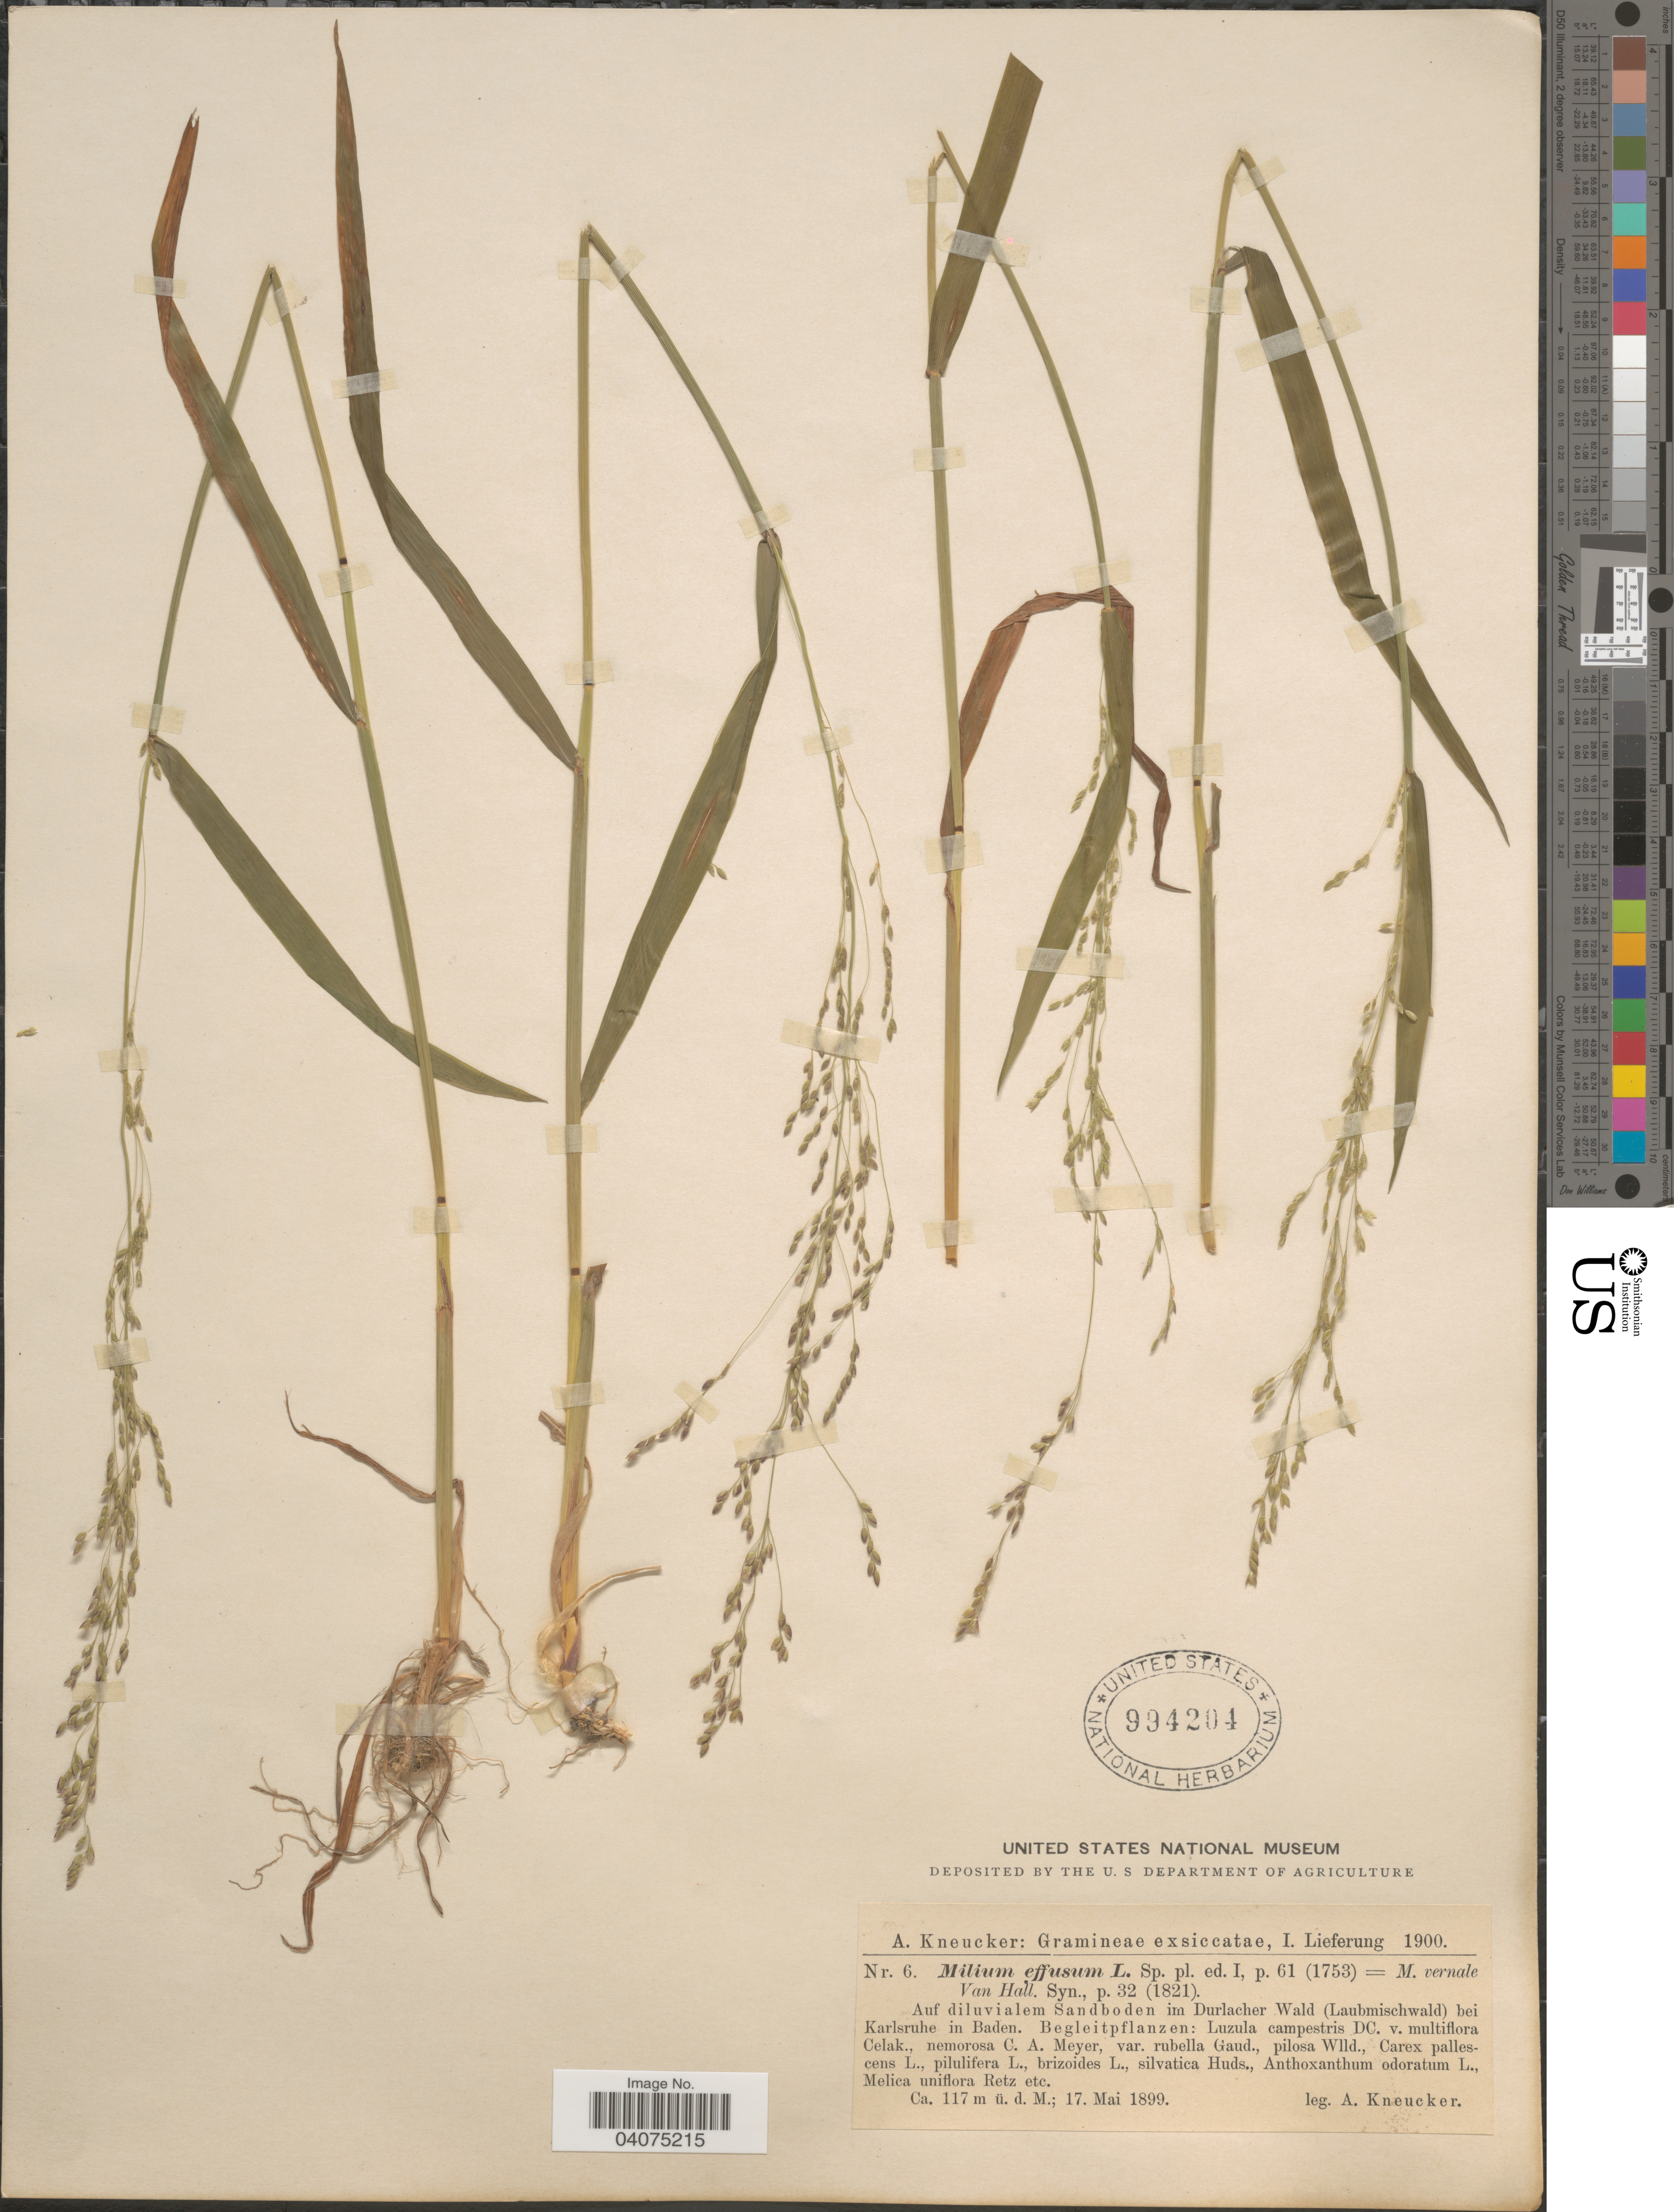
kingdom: Plantae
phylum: Tracheophyta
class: Liliopsida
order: Poales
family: Poaceae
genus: Milium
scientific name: Milium effusum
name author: L.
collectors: A. Kneucker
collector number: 6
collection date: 1899-05-17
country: Germany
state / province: Baden-Württemberg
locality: Auf diluvialem Sandboden in Durlacher Wald (Laubmischwald) bei Karlsruhe in Baden.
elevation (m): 117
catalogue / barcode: US 994204